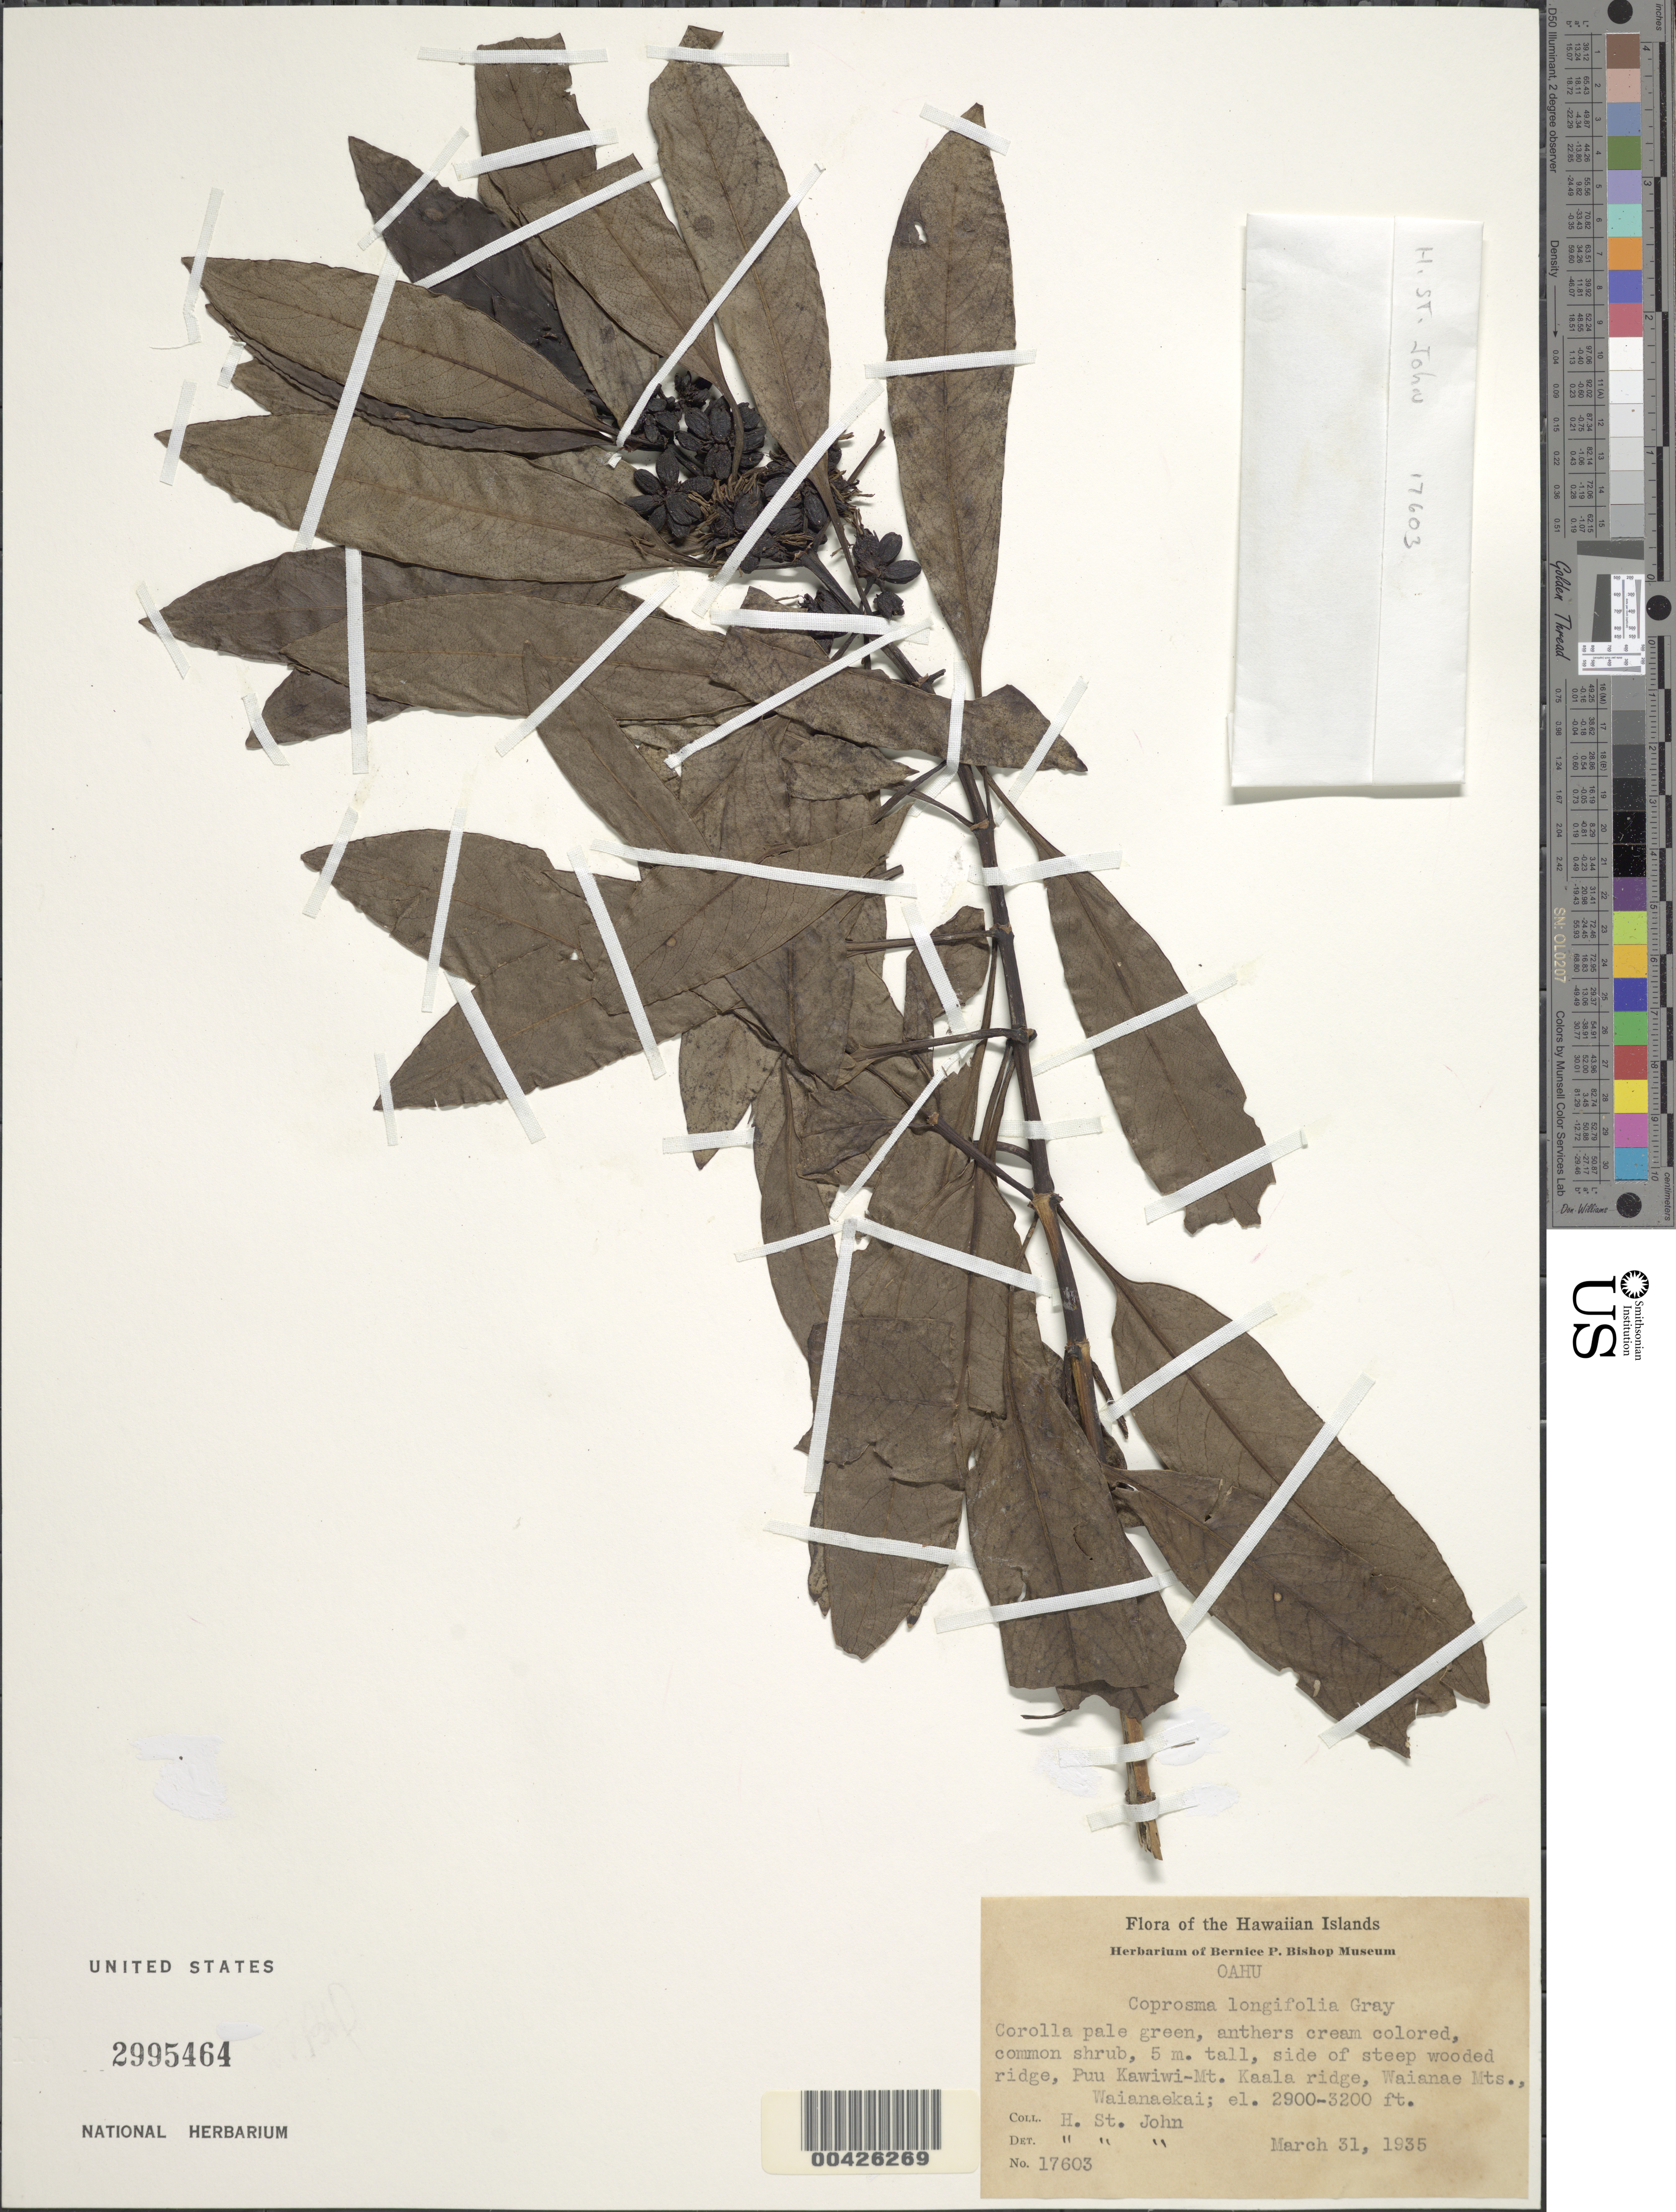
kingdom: Plantae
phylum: Tracheophyta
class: Magnoliopsida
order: Gentianales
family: Rubiaceae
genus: Coprosma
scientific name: Coprosma longifolia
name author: A. Gray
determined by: St. John, H.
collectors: H. St. John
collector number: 17603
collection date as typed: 31 Mar 1931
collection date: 1931-03-31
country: United States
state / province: Hawaii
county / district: Honolulu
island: Oahu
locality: Side of ridge, Puu Kawiwi-Mount Kaala ridge, Waianae Mountains, Waianaekai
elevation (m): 884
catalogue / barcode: US 2995464